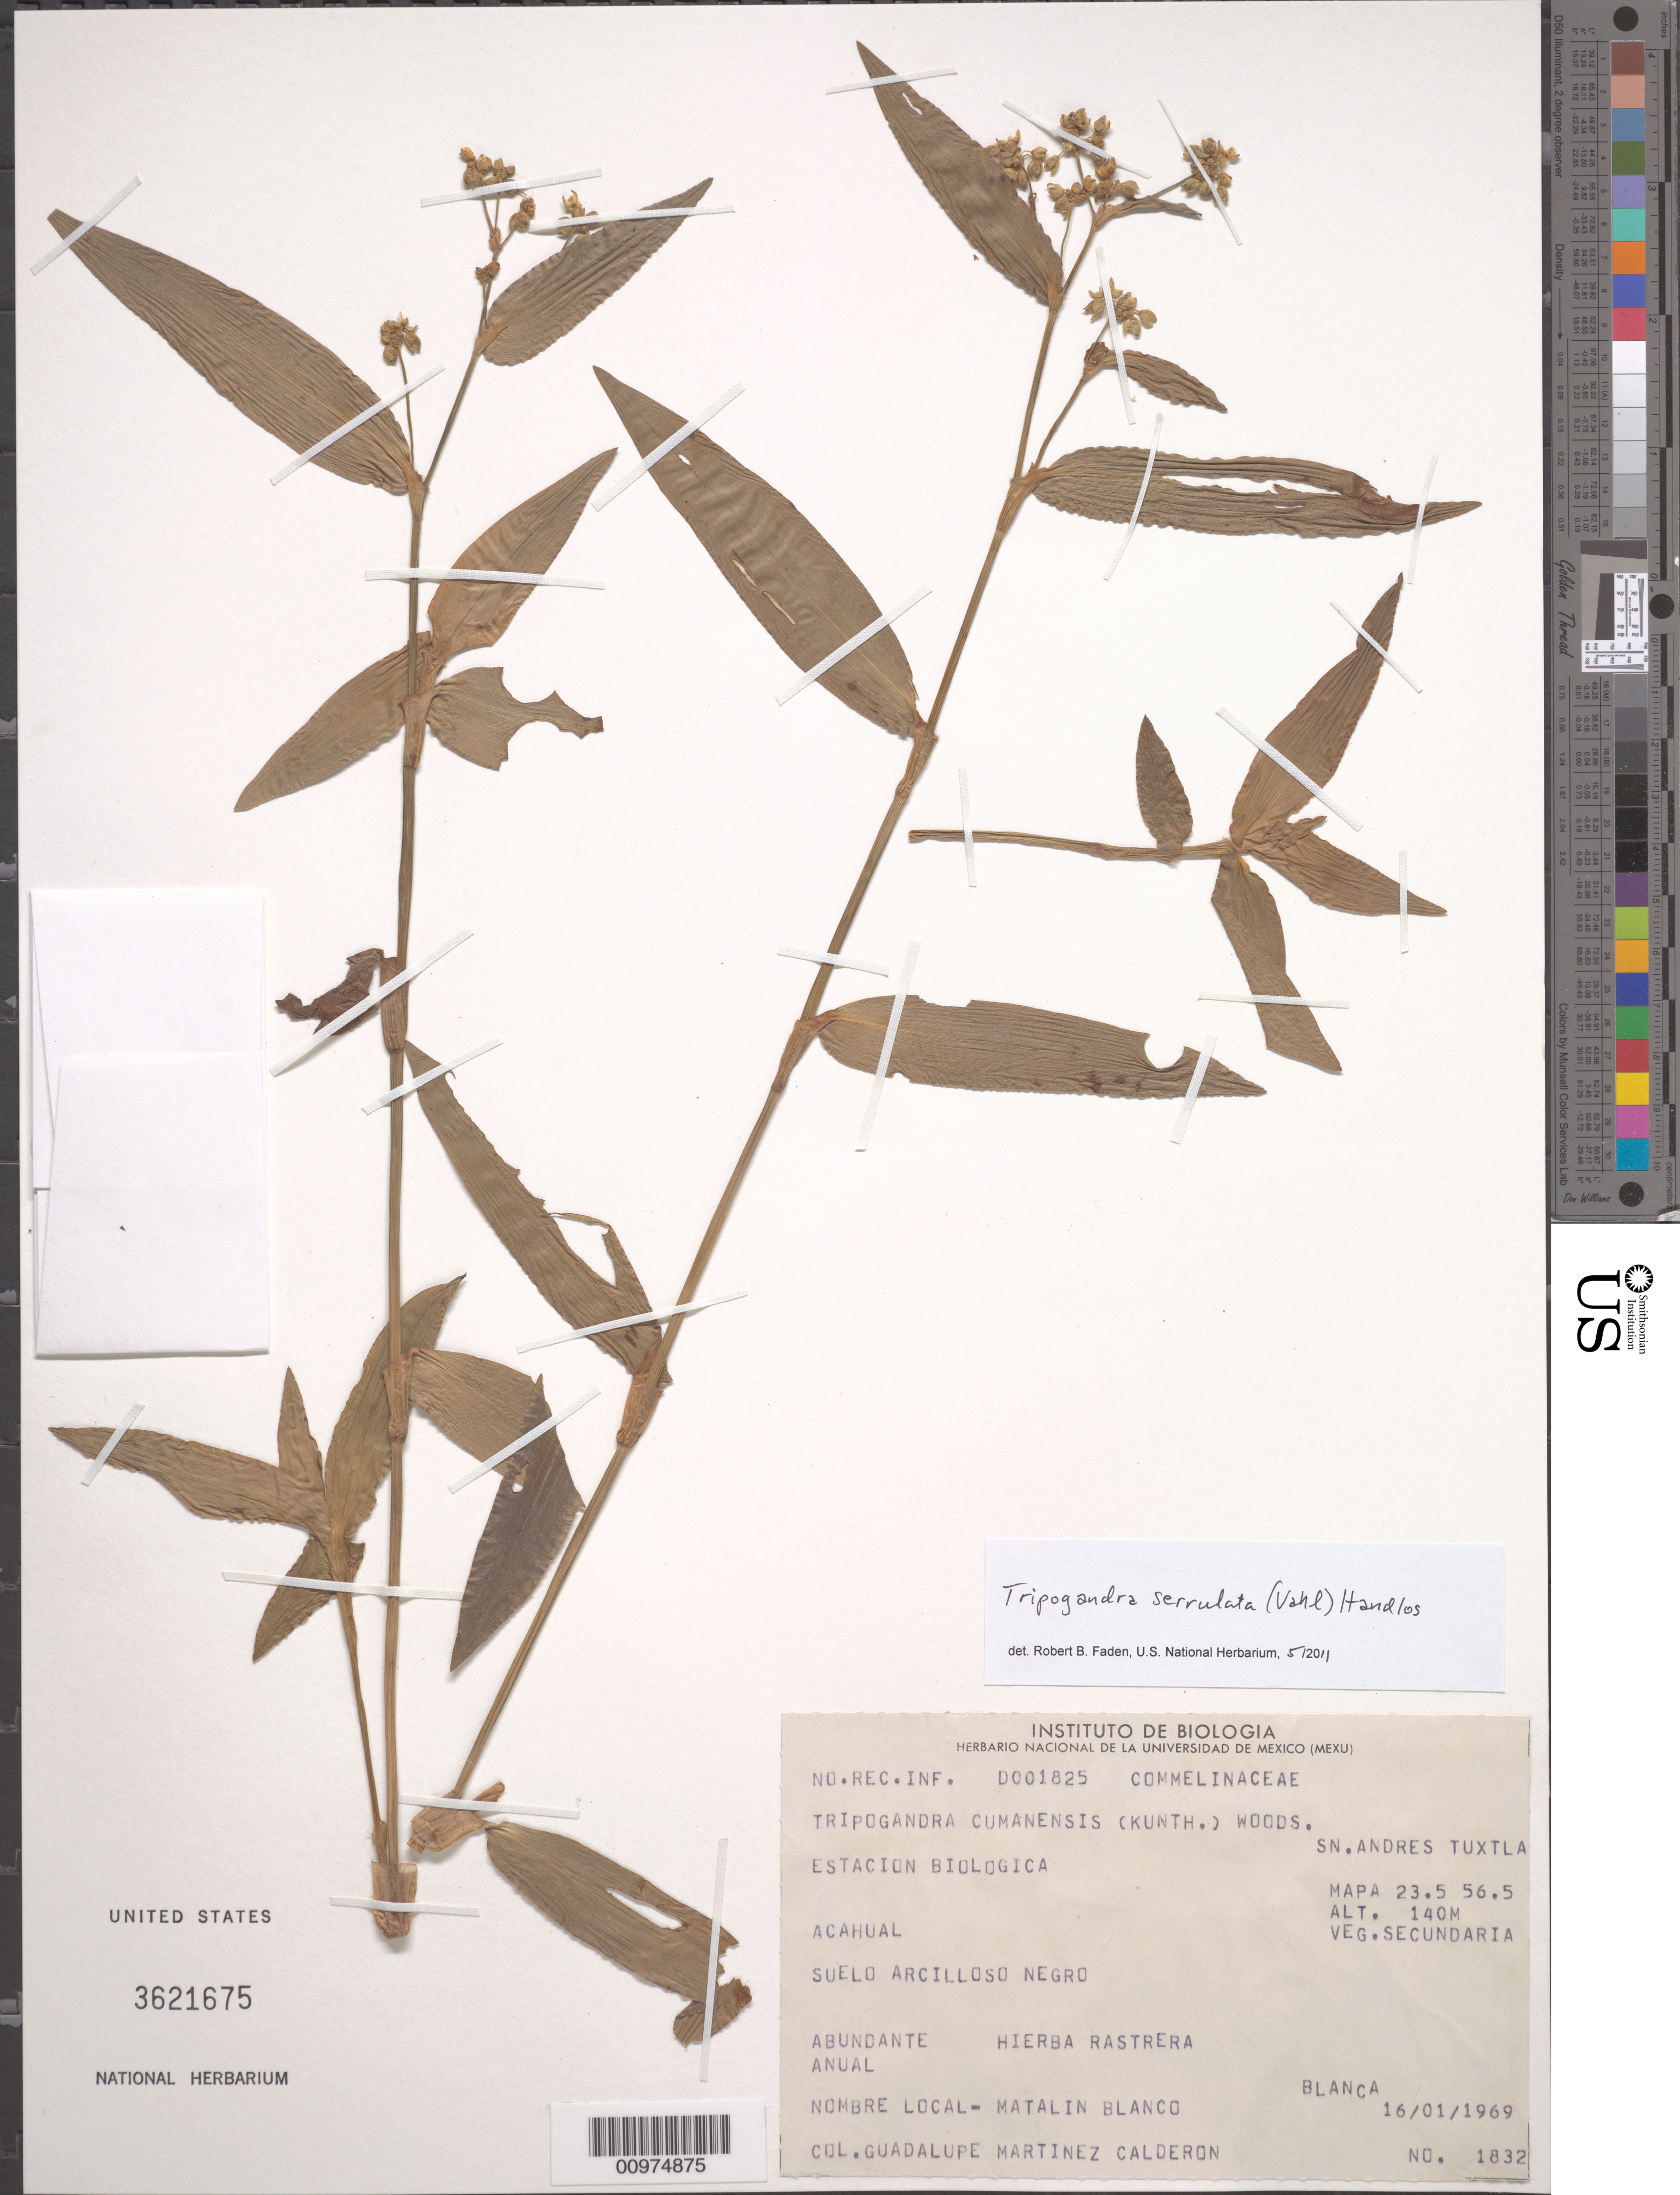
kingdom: Plantae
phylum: Tracheophyta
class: Liliopsida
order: Commelinales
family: Commelinaceae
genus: Tripogandra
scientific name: Tripogandra serrulata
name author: (Vahl) Handlos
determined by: Faden, Robert B., (US), Smithsonian Institution - National Museum of Natural History (UNITED STATES)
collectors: G. Martinez-C.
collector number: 1832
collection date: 1969-01-16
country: Mexico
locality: Estacion Biologica Sn. Andres Tuxtla Acahual Suelo Arcilloso Negro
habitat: Veg. secundaria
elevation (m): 140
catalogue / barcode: US 3621675